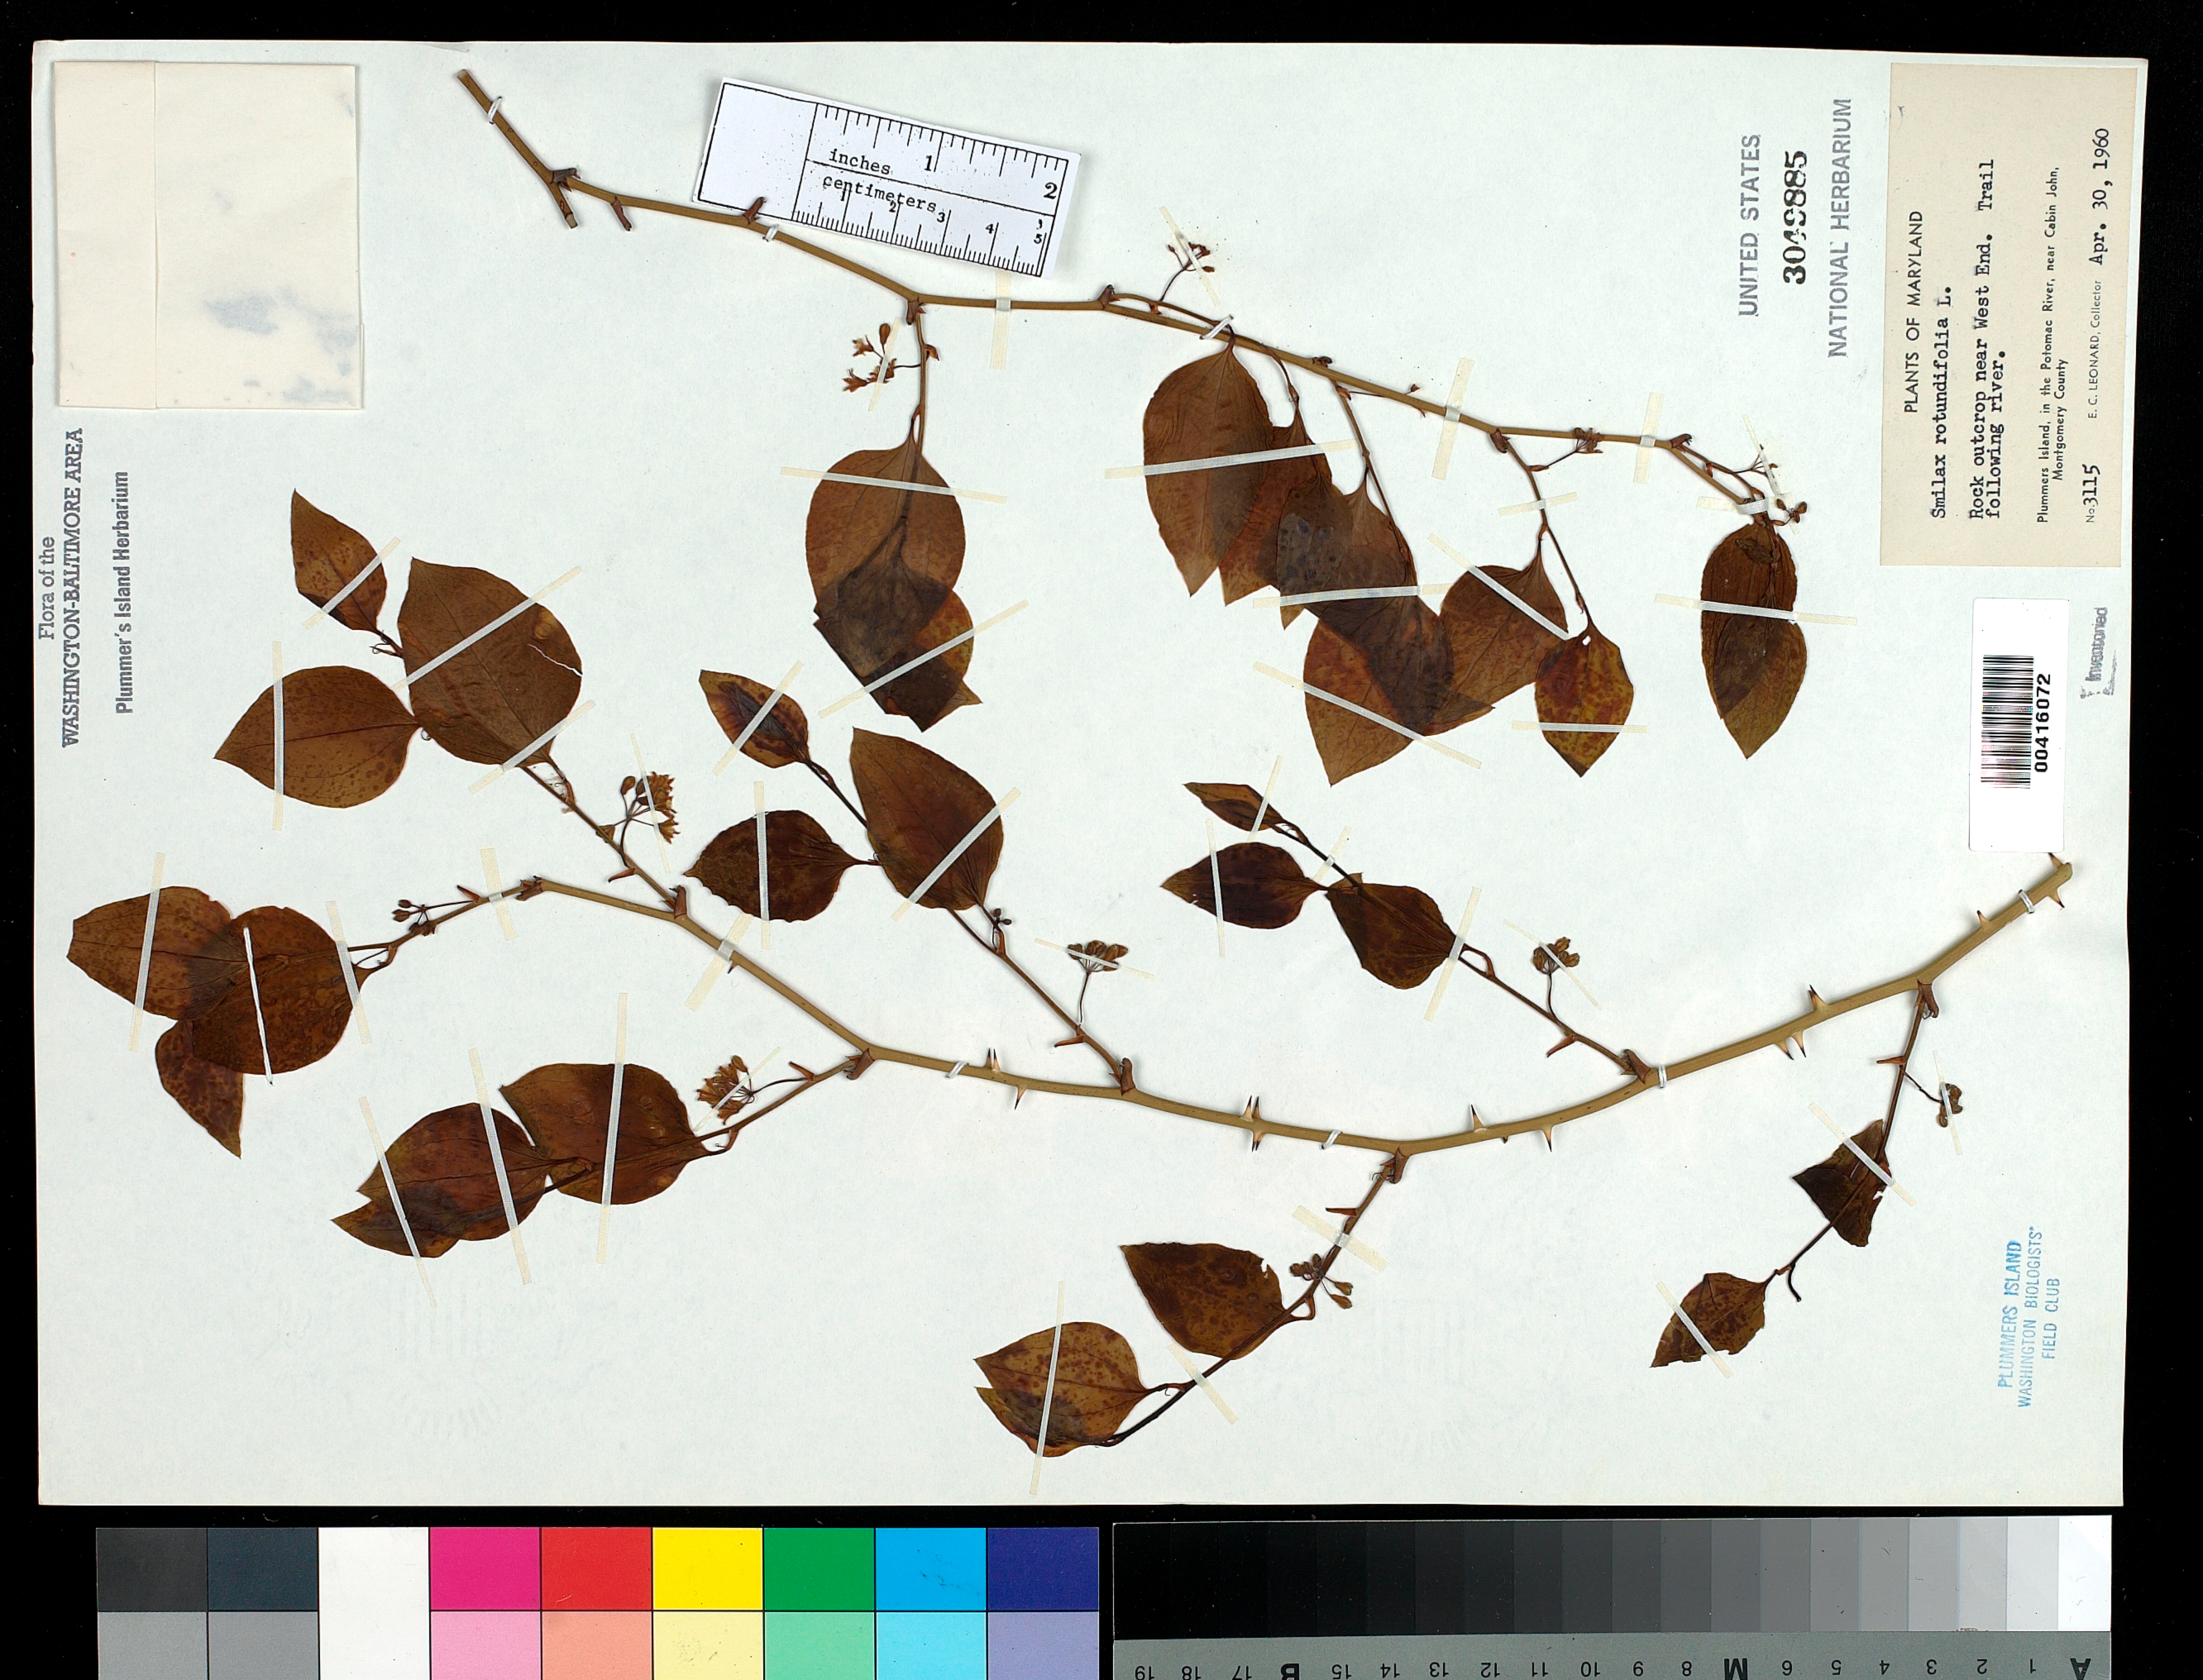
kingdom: Plantae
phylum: Tracheophyta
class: Liliopsida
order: Liliales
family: Smilacaceae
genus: Smilax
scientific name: Smilax rotundifolia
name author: L.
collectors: E. C. Leonard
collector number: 3115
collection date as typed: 30 Apr 1960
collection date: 1960-04-30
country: United States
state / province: Maryland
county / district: Montgomery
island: Plummers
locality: Plummer's Island; rock outcrop near west end. Trail following river C. & O. Canal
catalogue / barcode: US 3049885